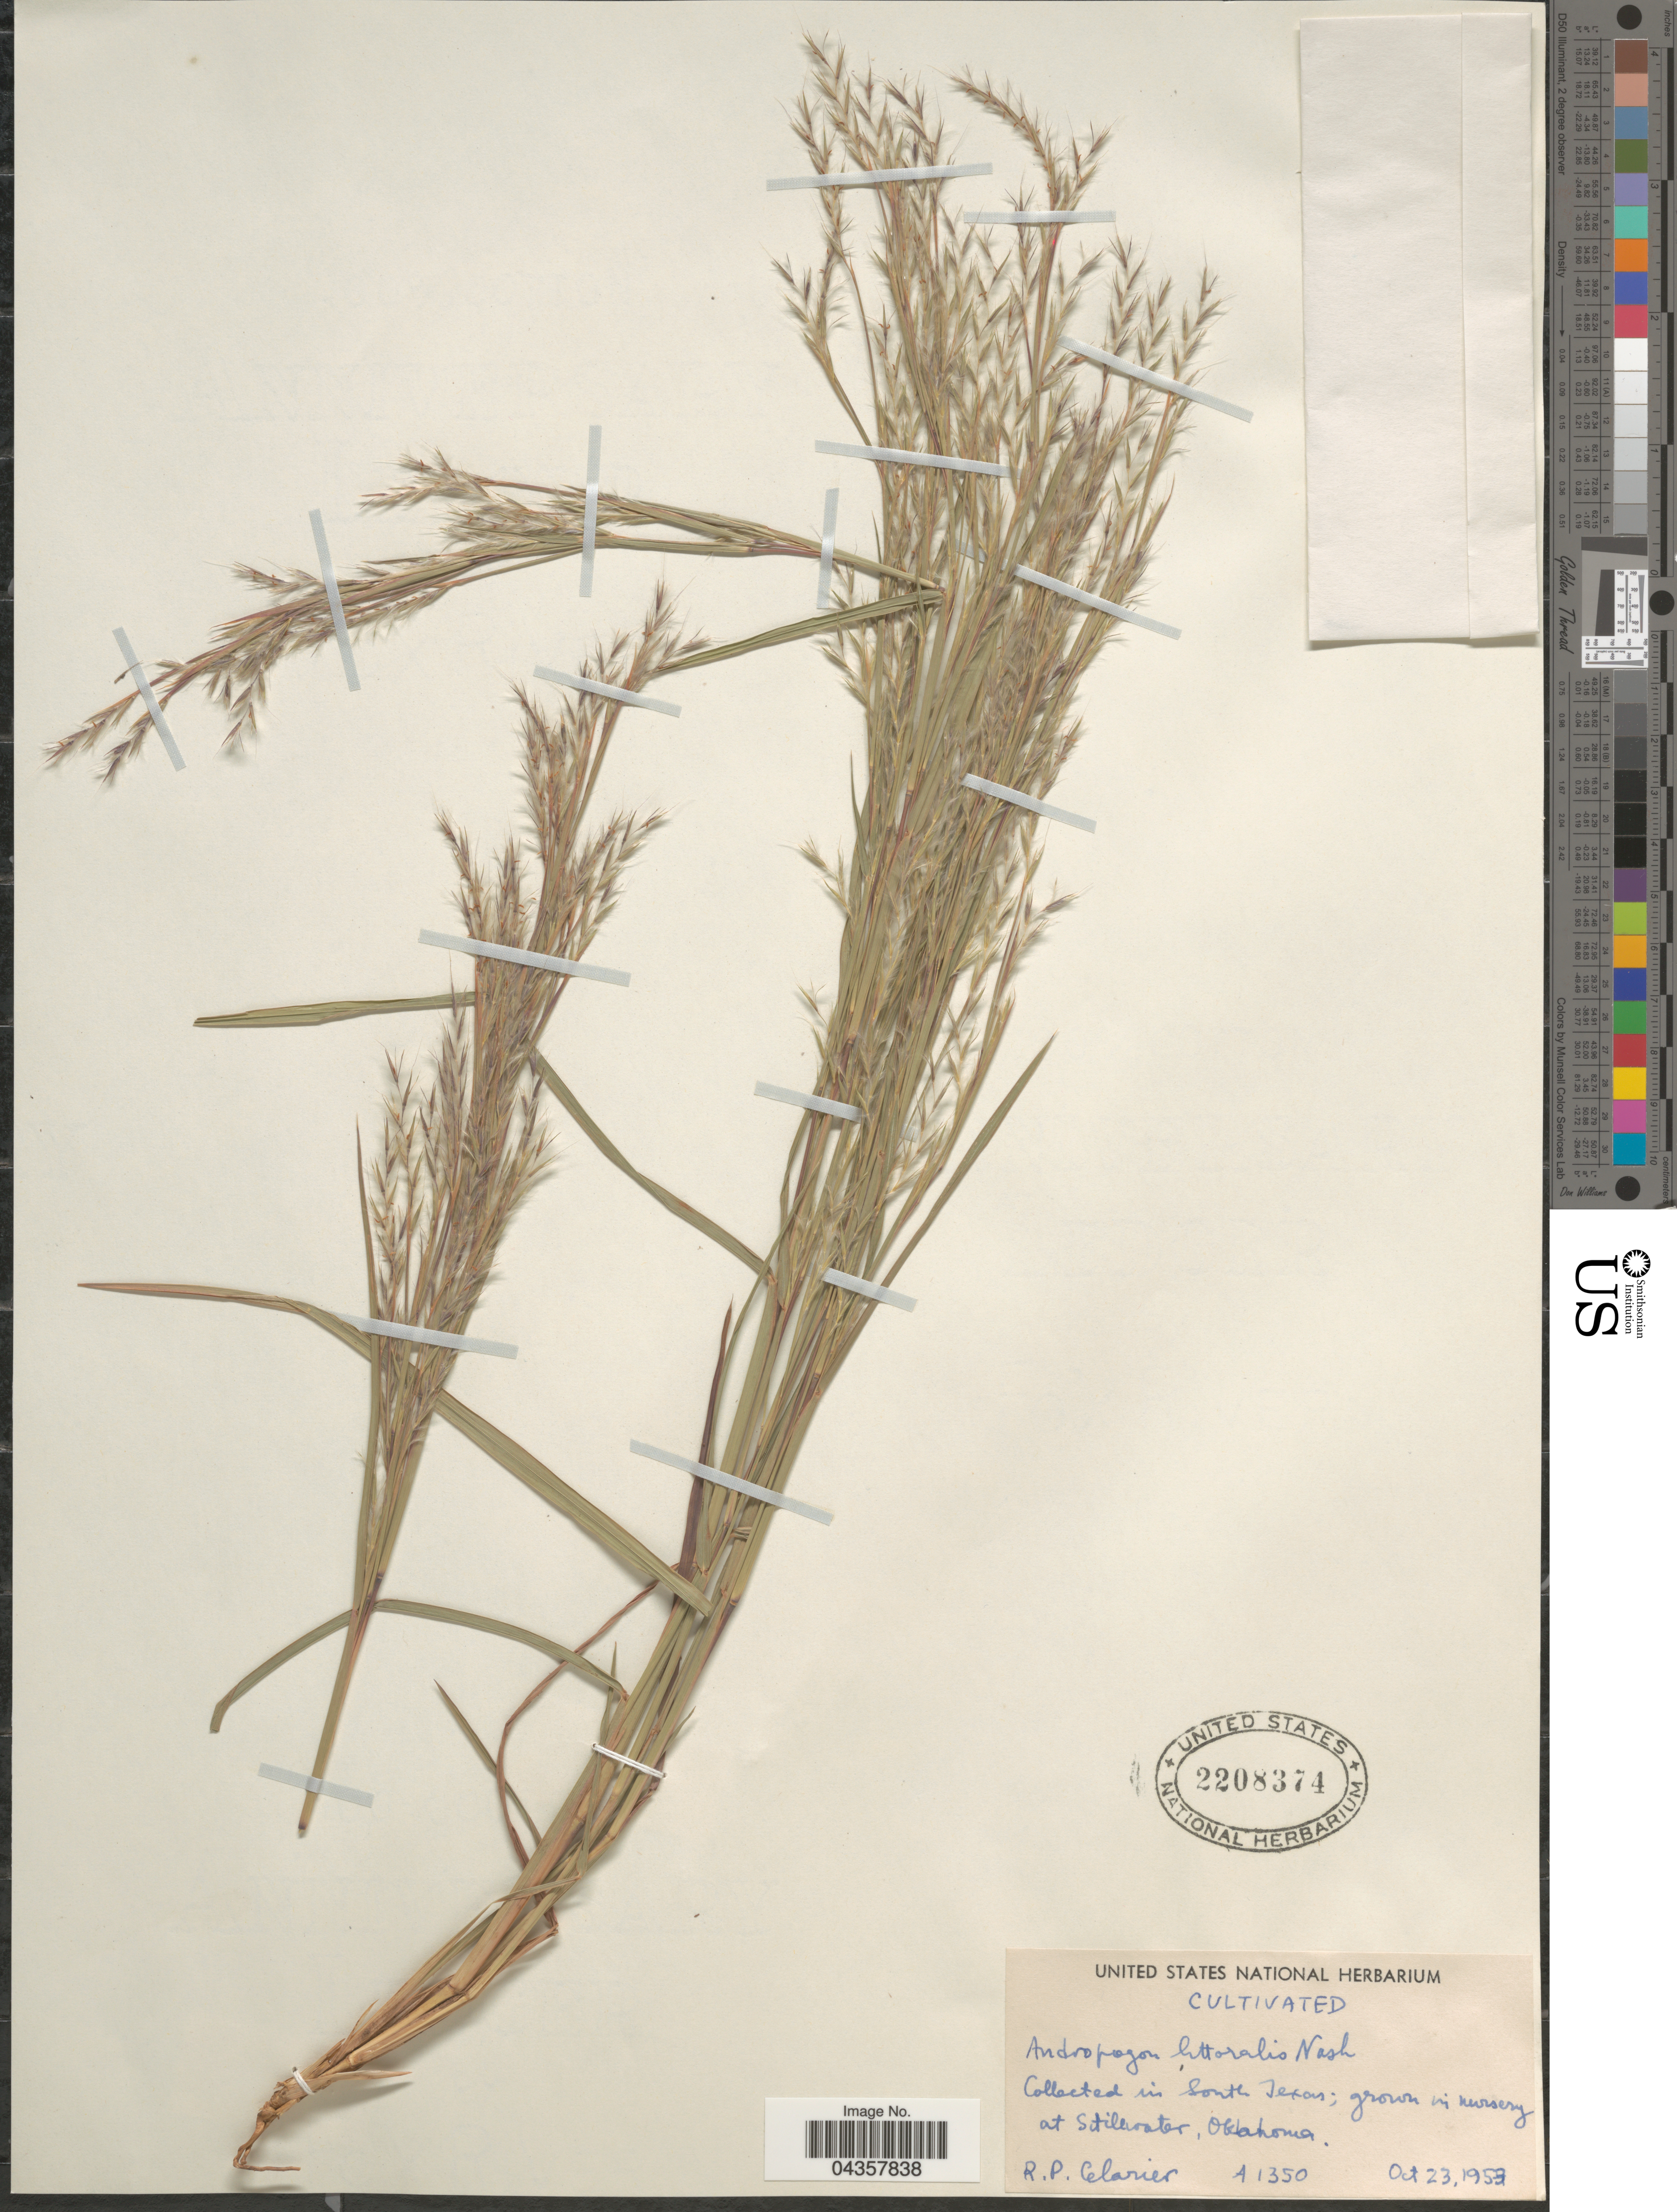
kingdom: Plantae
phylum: Tracheophyta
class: Liliopsida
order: Poales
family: Poaceae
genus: Schizachyrium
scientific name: Schizachyrium scoparium var. littorale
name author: (Nash) Gould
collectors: R. Celarier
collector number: A1350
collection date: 1953-10-23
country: United States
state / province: Oklahoma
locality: Cultivated. Grown in nursery at Stillwater.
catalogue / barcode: US 2208374